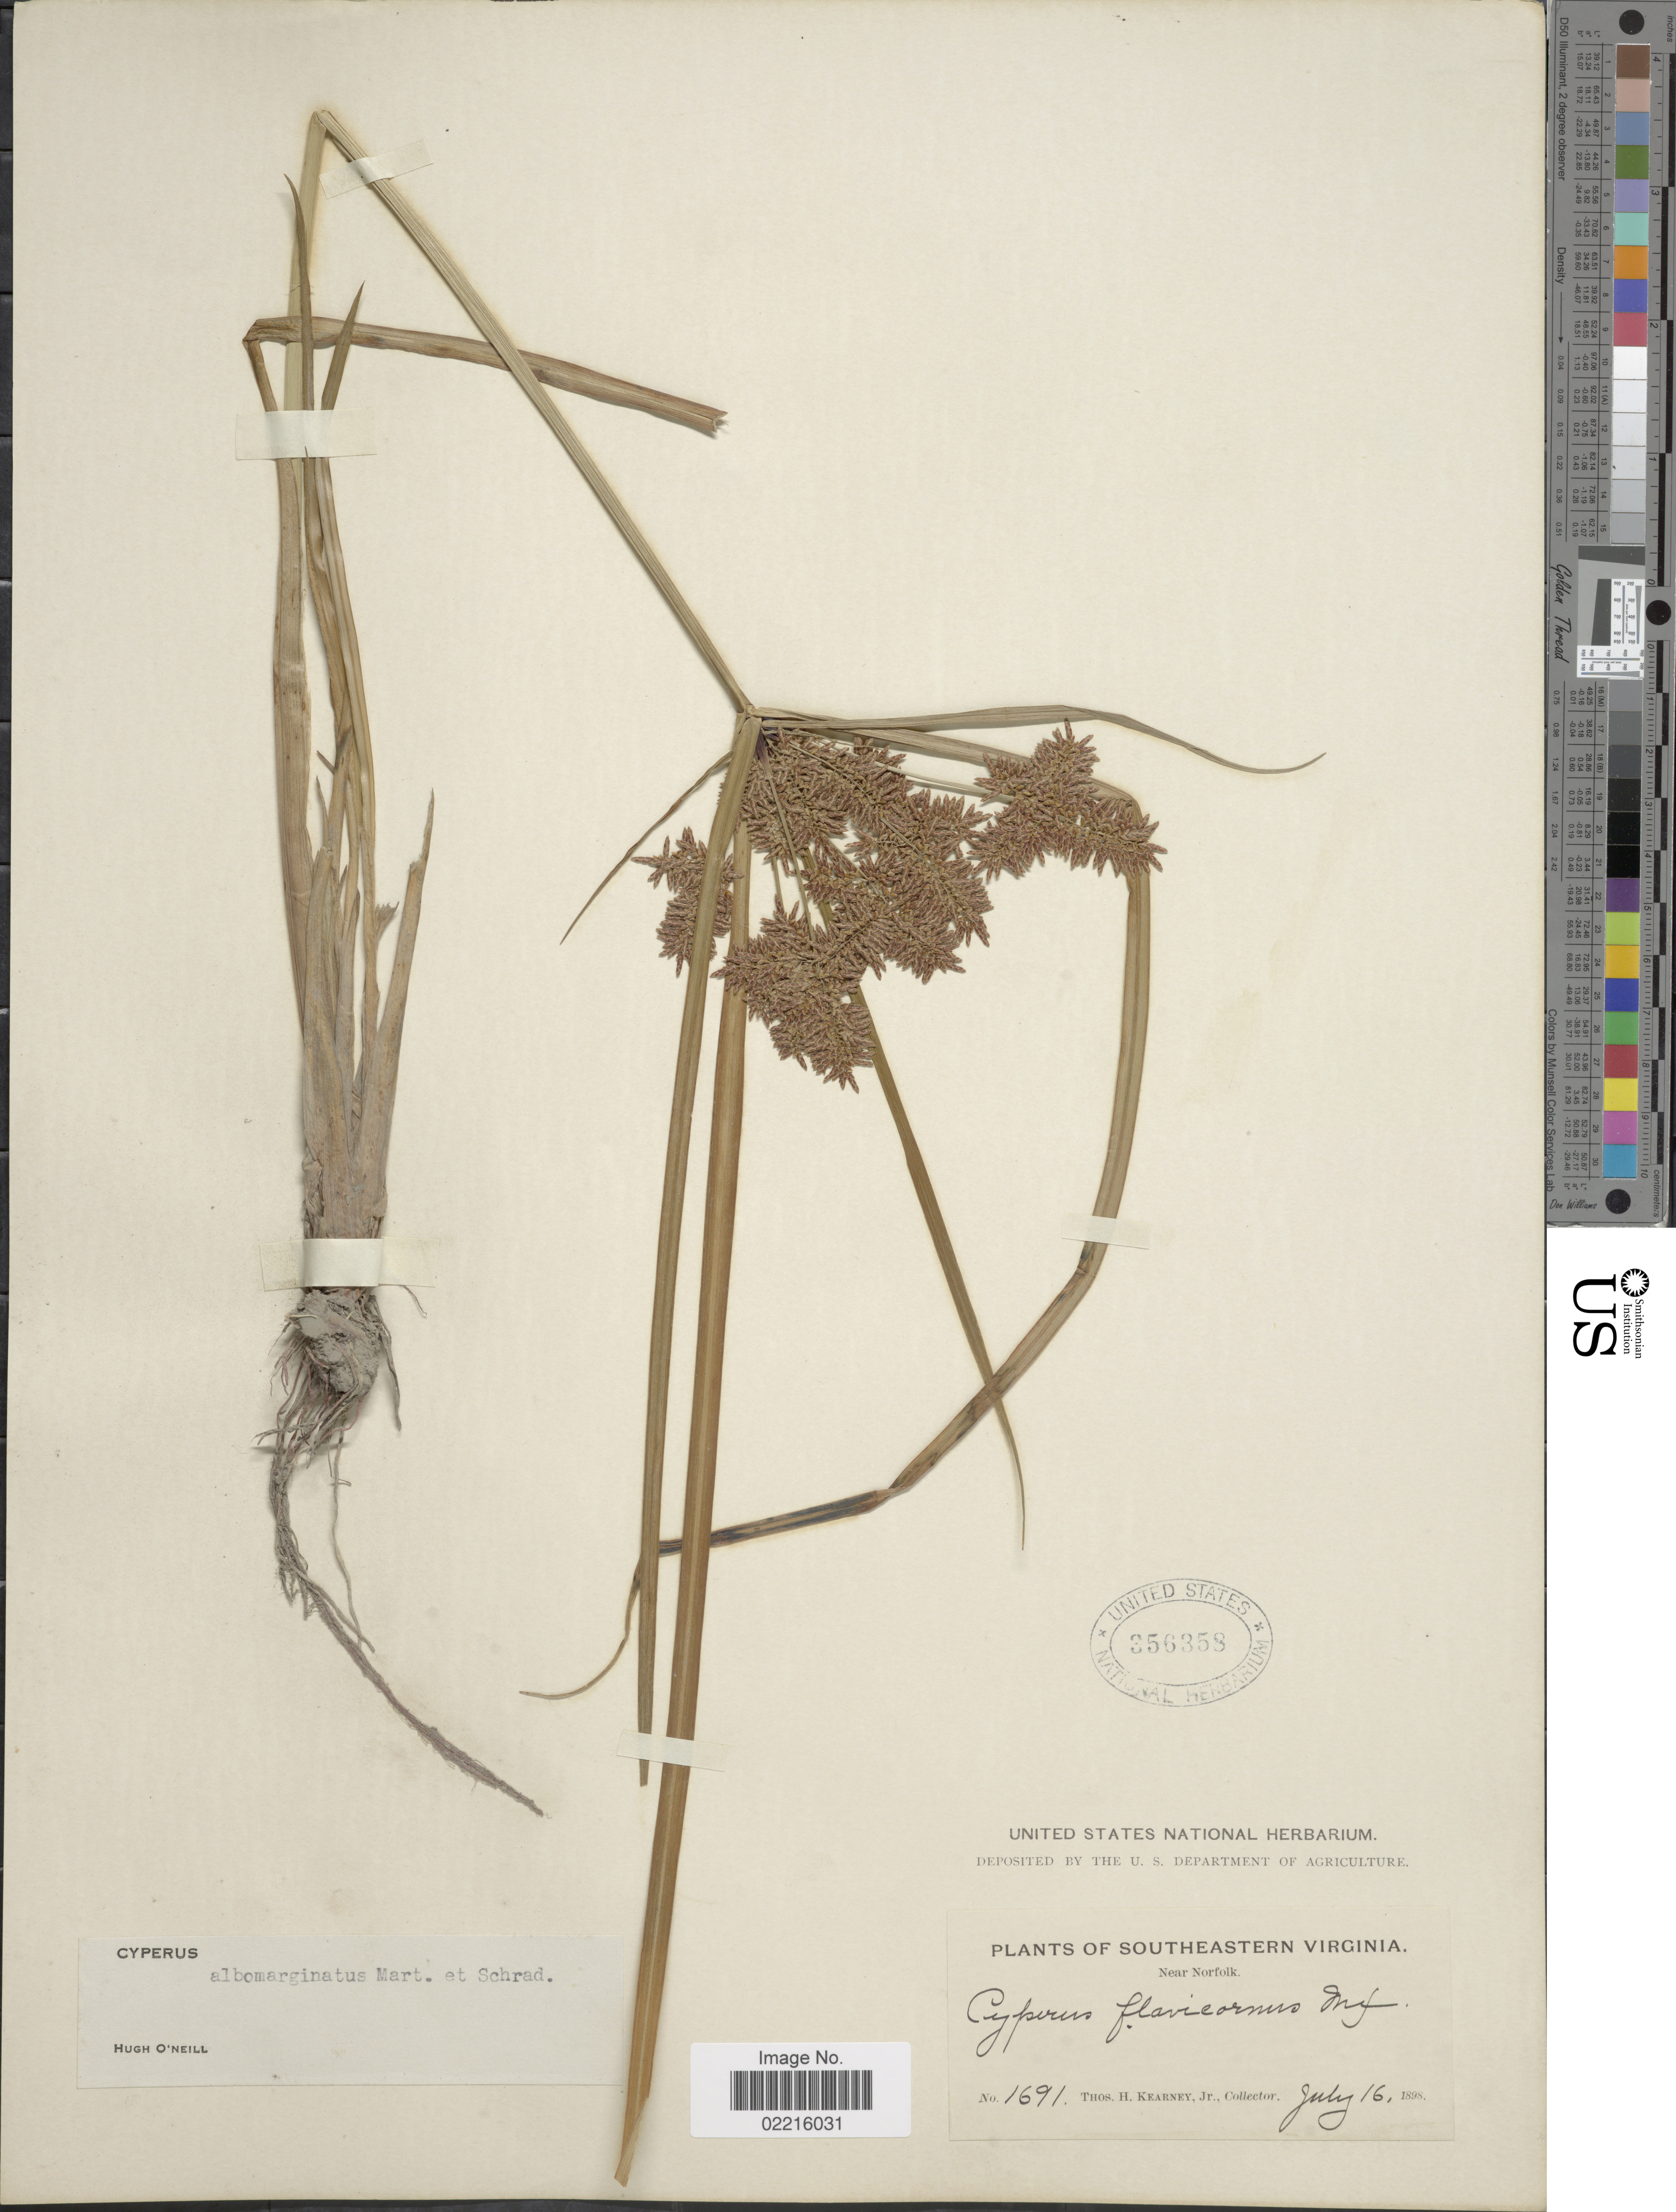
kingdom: Plantae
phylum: Tracheophyta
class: Liliopsida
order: Poales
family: Cyperaceae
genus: Cyperus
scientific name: Cyperus flavicomus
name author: Michx.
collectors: T. H. Kearney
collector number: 1691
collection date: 1898-07-16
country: United States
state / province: Virginia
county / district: City of Norfolk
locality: Southeastern Virginia, Near Norfolk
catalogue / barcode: US 356358